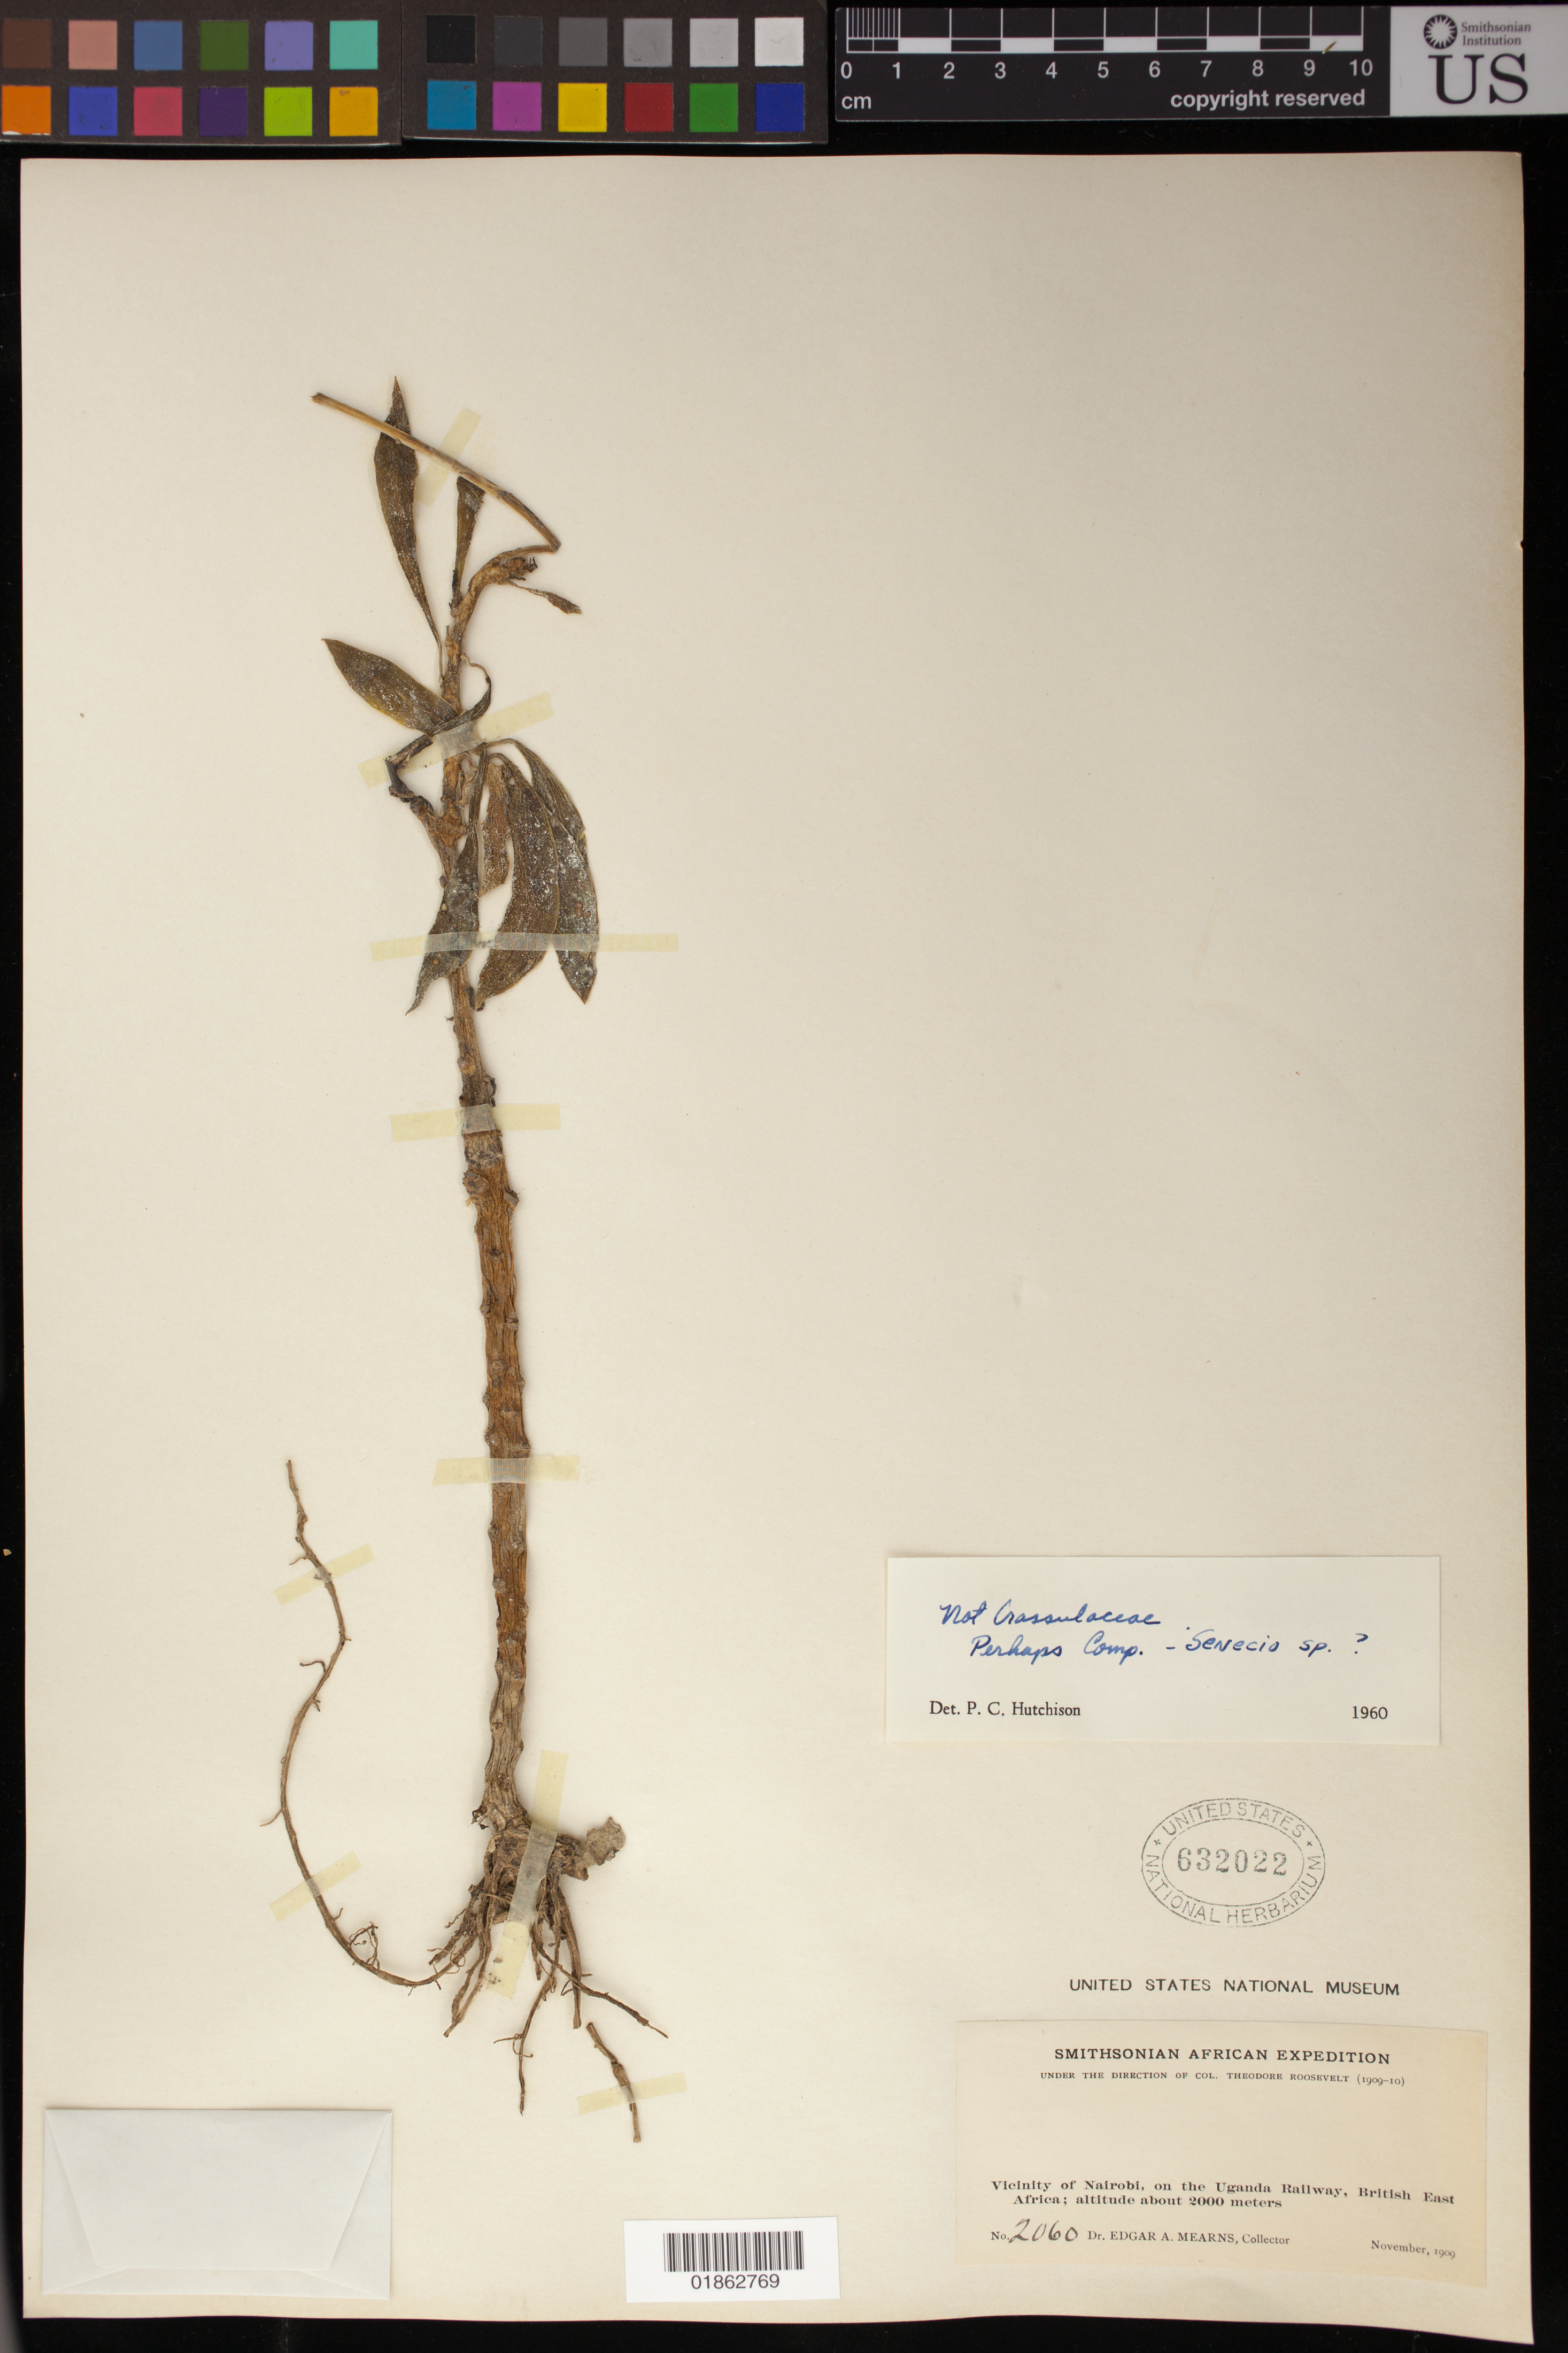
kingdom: Plantae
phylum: Tracheophyta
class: Magnoliopsida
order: Asterales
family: Asteraceae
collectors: E. A. Mearns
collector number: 2060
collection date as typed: Nov 1909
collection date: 1909-11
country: Kenya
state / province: Nairobi Area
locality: Vicinity of Nairobi, on the Uganda railway, British East Africa.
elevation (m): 2000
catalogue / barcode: US 632022